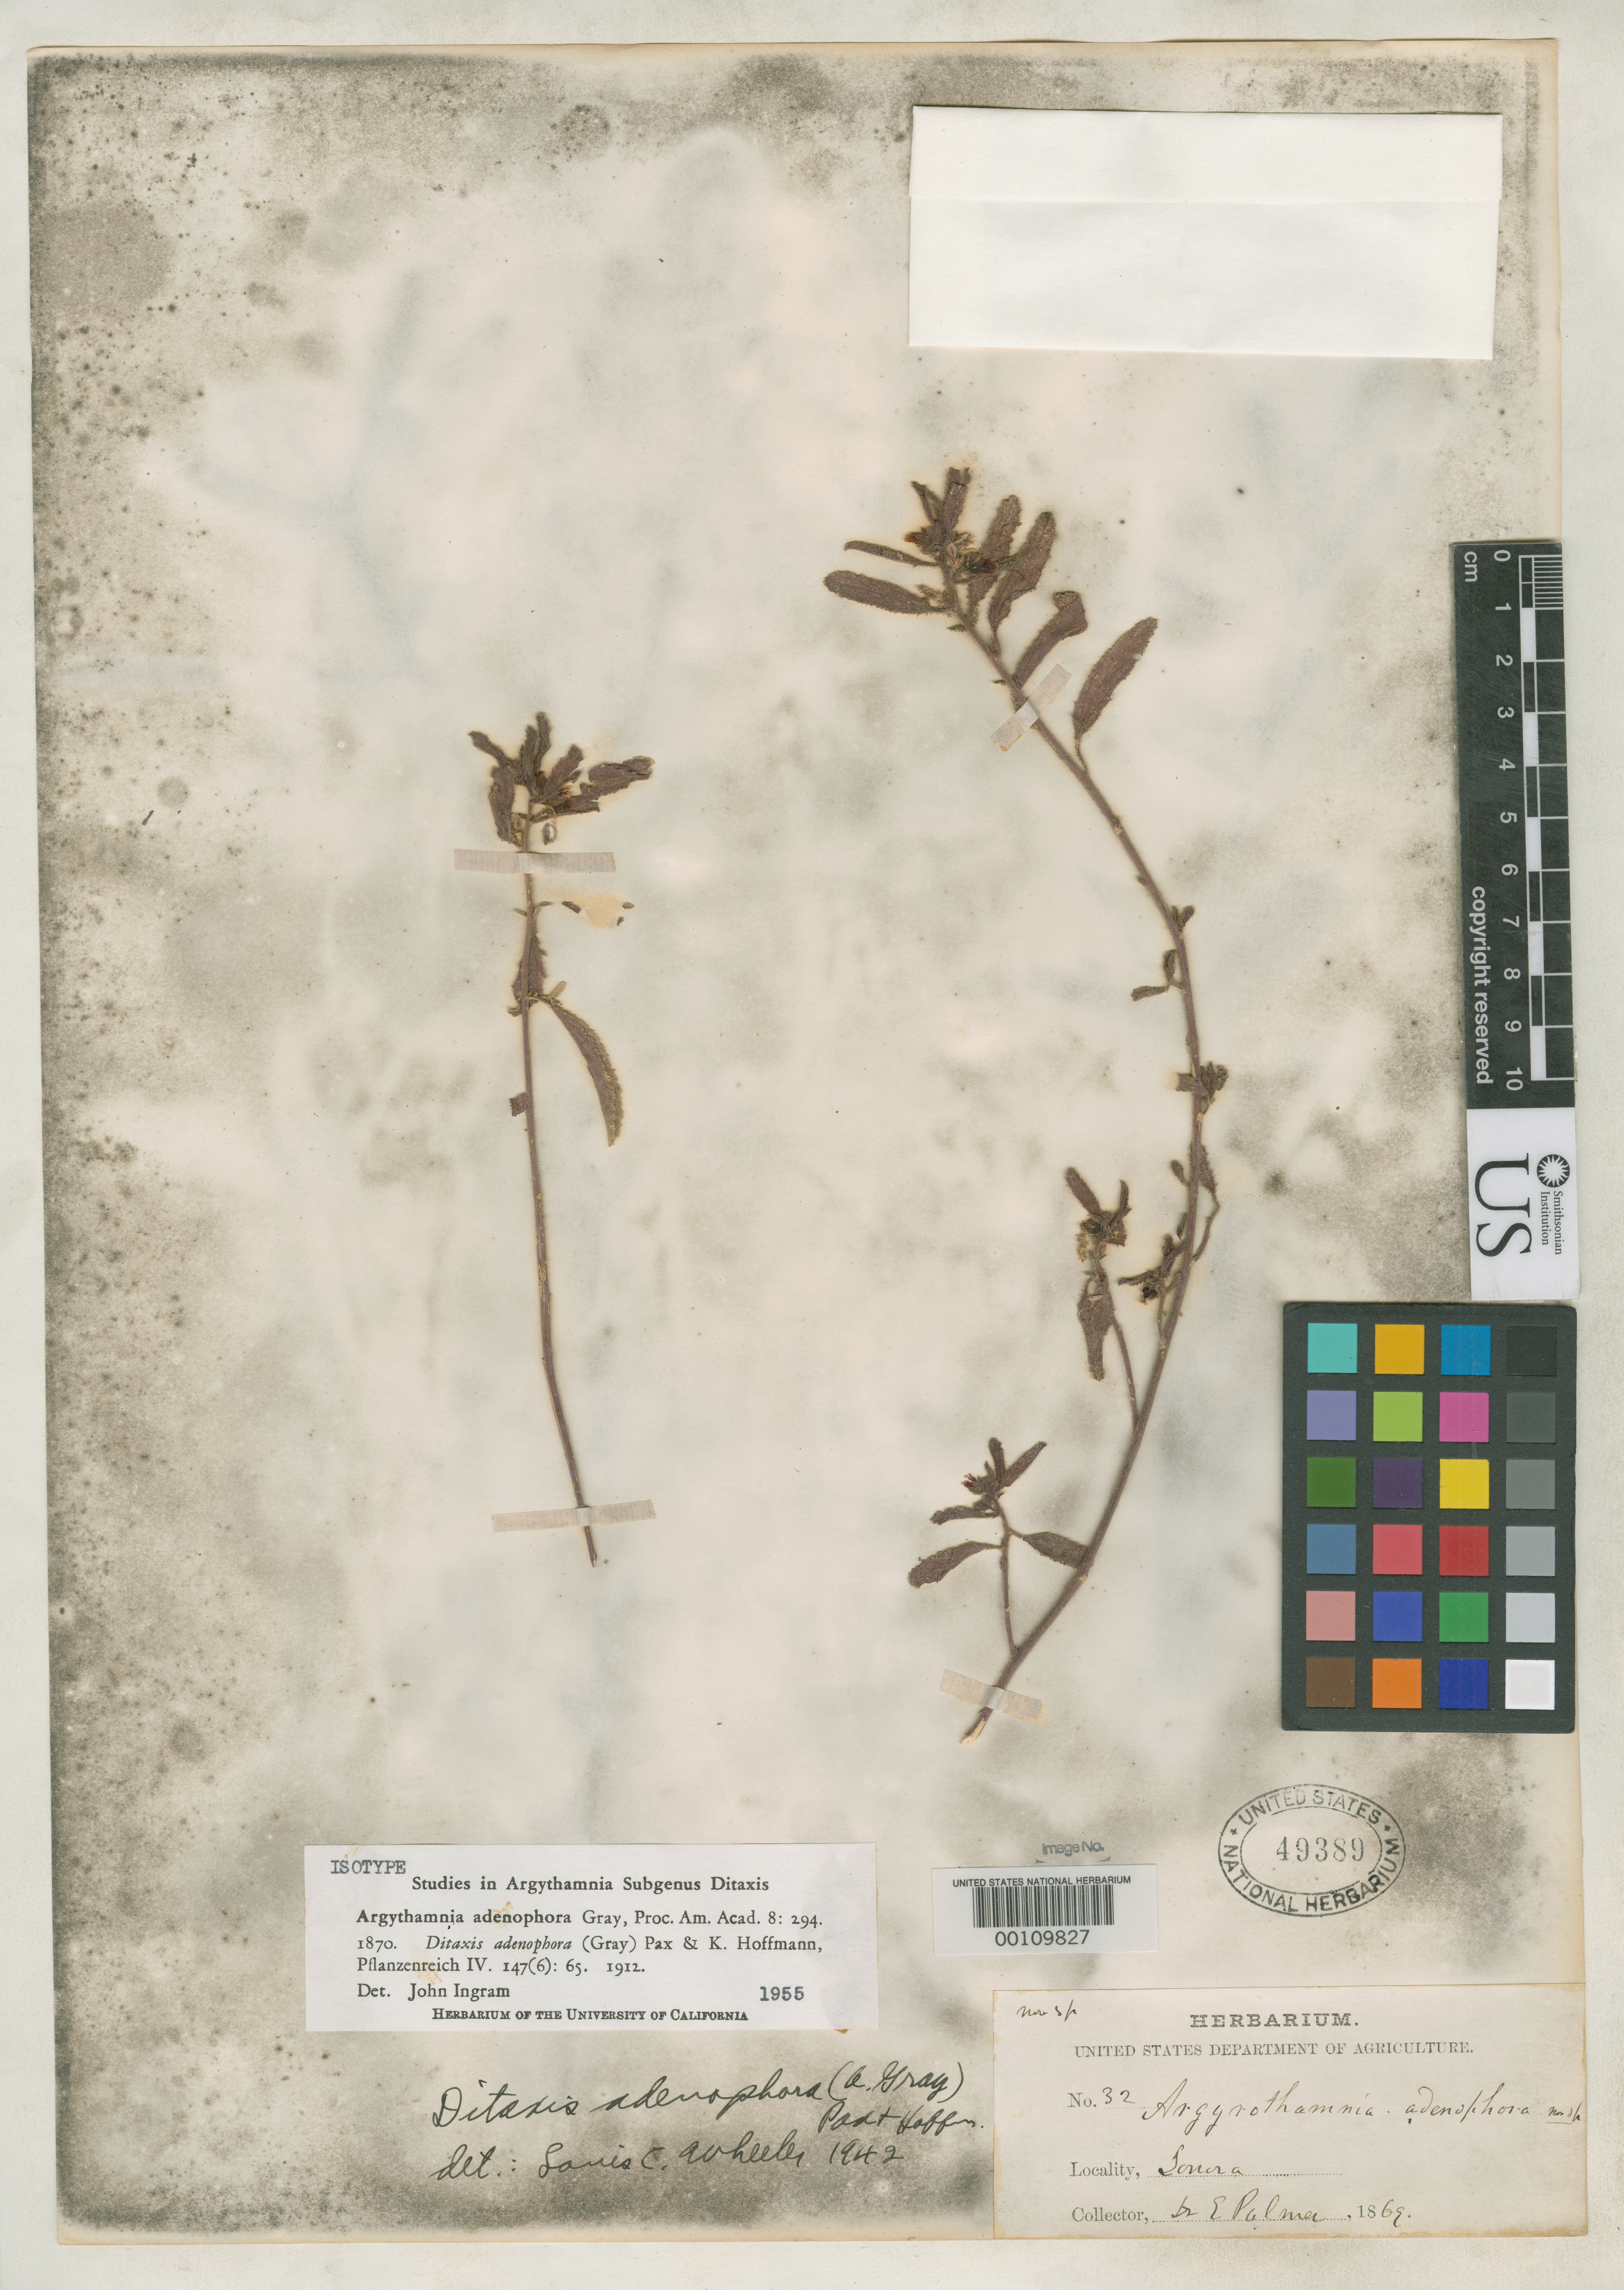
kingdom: Plantae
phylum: Tracheophyta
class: Magnoliopsida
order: Malpighiales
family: Euphorbiaceae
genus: Argythamnia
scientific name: Argythamnia adenophora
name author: A. Gray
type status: Type Collection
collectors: E. Palmer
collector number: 32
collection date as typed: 1869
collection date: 1869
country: Mexico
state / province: Sonora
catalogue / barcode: US 49389